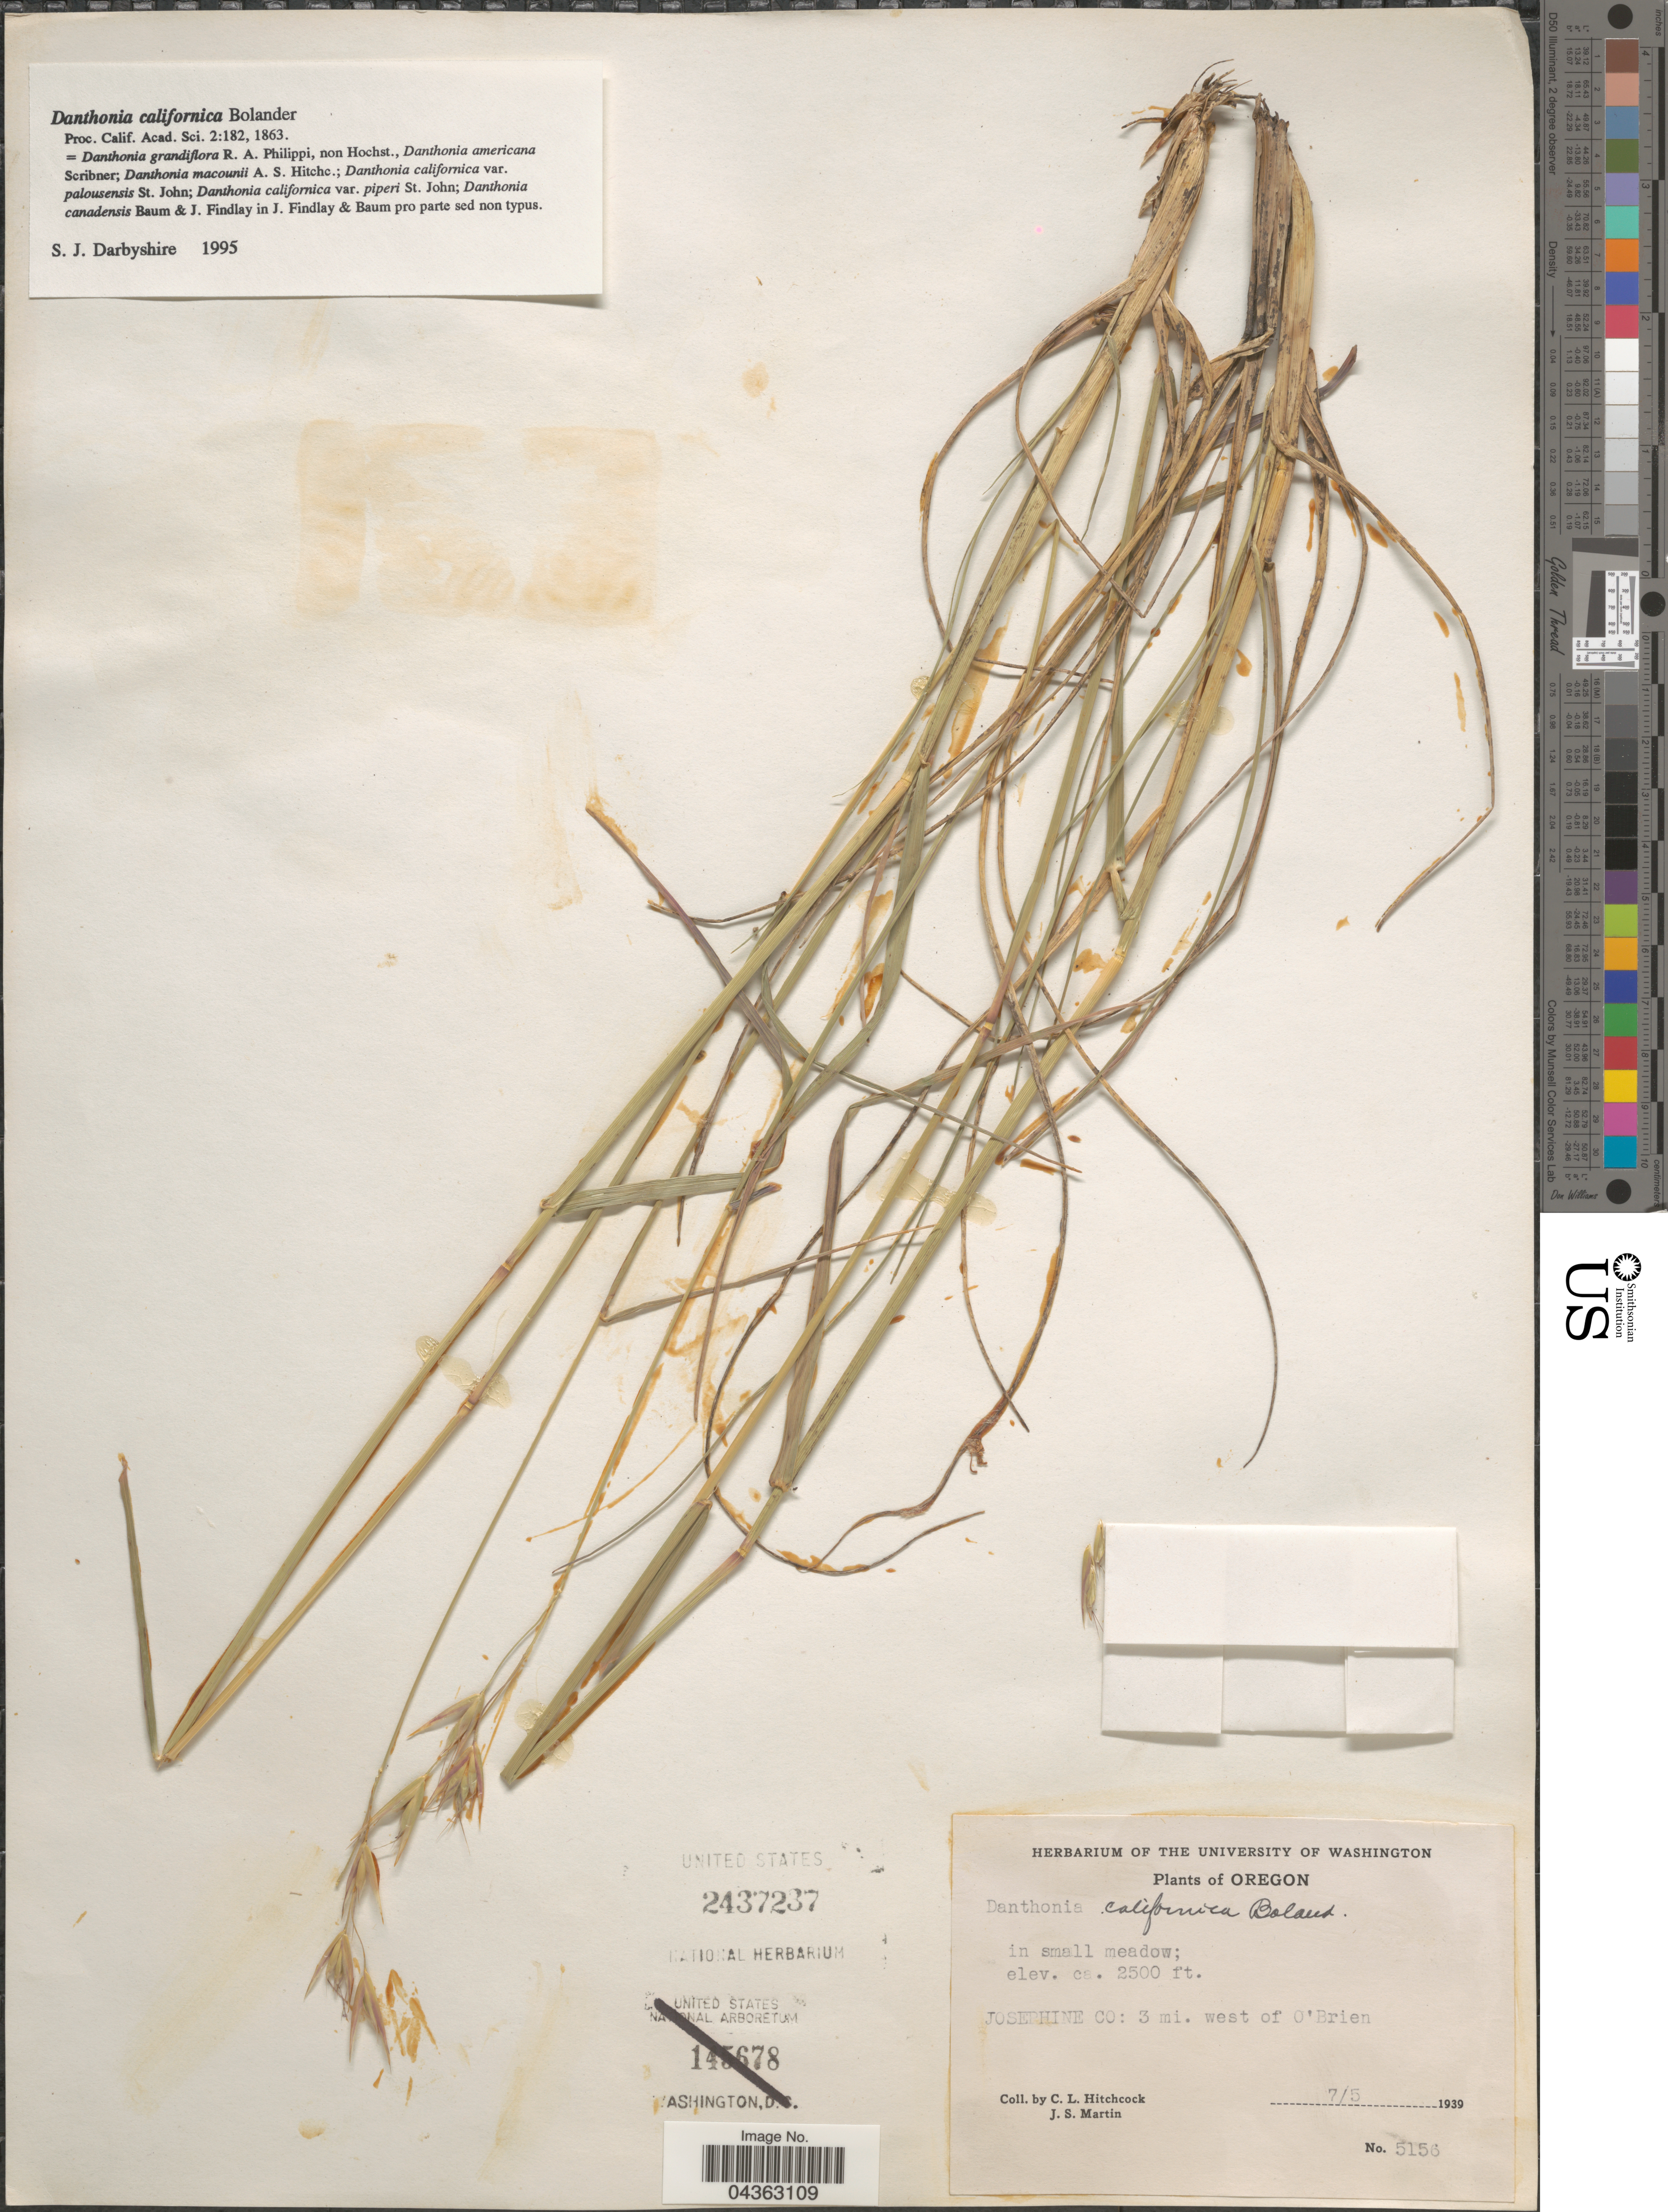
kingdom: Plantae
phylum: Tracheophyta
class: Liliopsida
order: Poales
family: Poaceae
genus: Danthonia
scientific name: Danthonia californica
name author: Bol.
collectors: C. L. Hitchcock & J. S. Martin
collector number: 5156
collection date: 1939-07-05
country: United States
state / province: Oregon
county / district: Josephine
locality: In small meadow; Josephine Co: 3 mi. west of O' Brien.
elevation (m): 762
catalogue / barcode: US 2437237